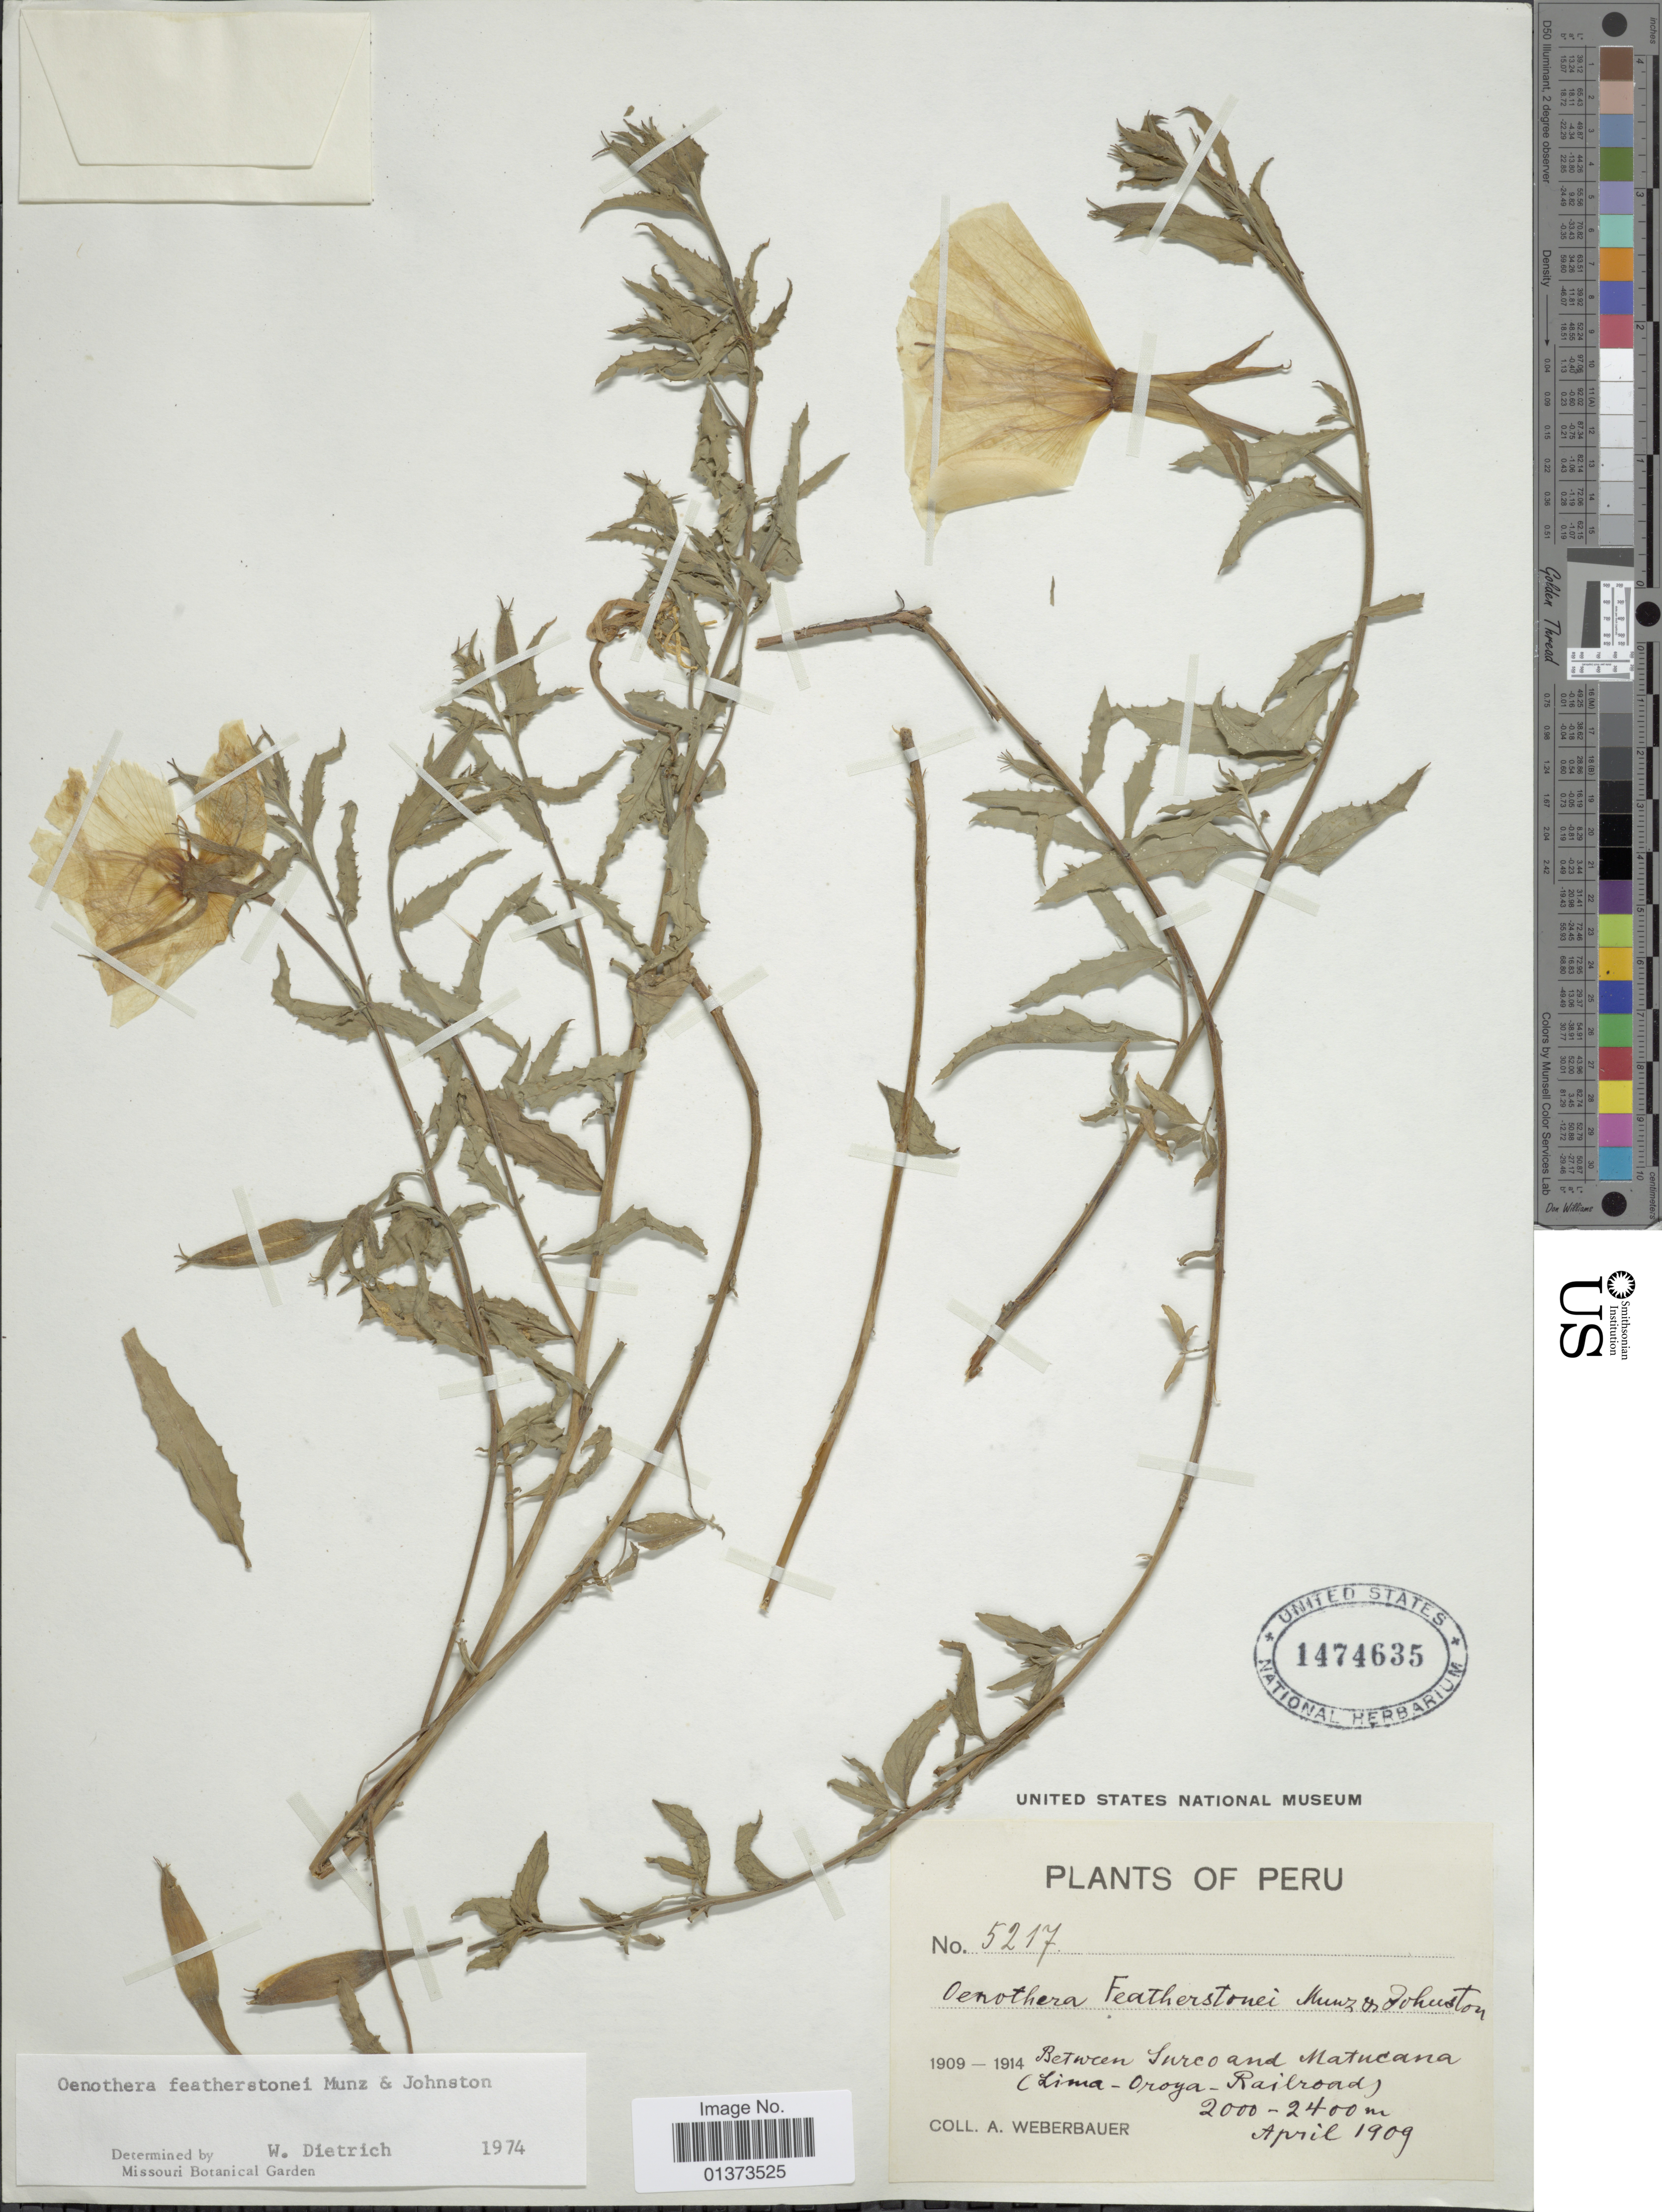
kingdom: Plantae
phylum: Tracheophyta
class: Magnoliopsida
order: Myrtales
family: Onagraceae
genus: Oenothera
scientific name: Oenothera featherstonei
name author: Munz & I.M. Johnst.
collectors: A. Weberbauer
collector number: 5217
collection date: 1909-04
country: Peru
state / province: Lima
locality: Between Surco and Matucana (Lima-Oroya-Railroad)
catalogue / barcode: US 1474635